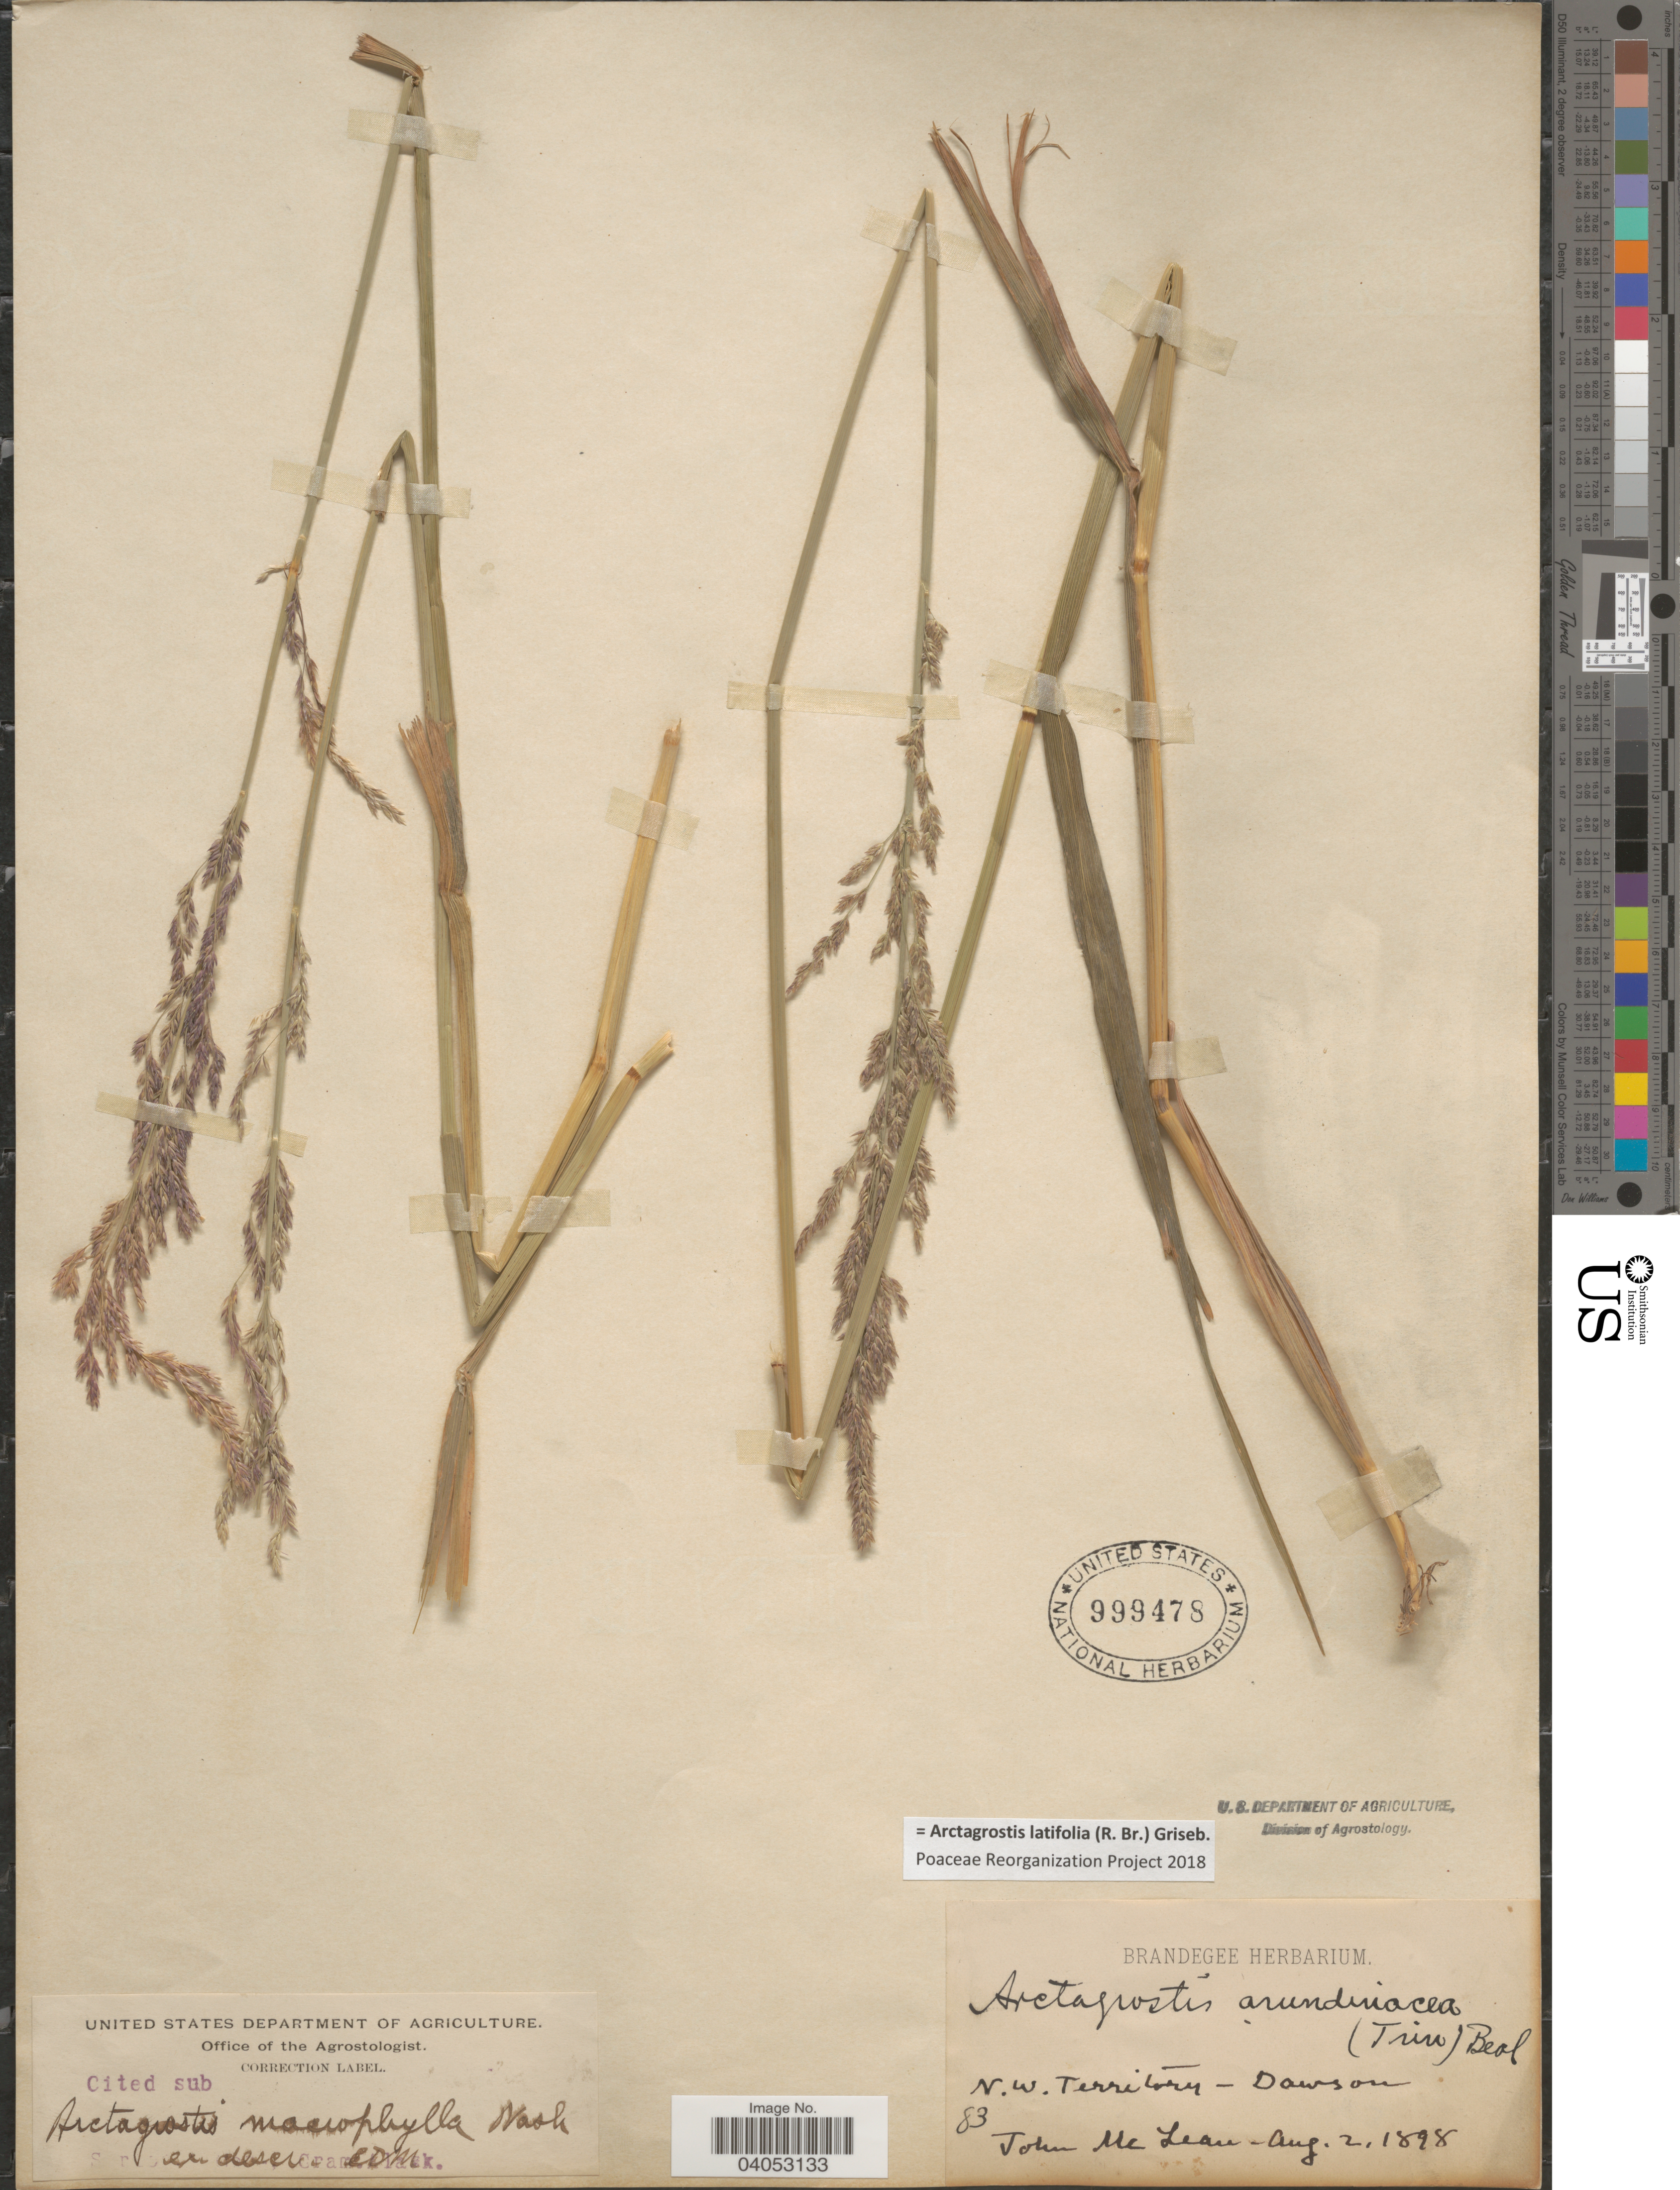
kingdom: Plantae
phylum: Tracheophyta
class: Liliopsida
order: Poales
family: Poaceae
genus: Arctagrostis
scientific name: Arctagrostis latifolia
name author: (R. Br.) Griseb.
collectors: J. McLean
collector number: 83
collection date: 1898-08-02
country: Canada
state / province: Northwest Territories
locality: N.W. Territory - Dawson.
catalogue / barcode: US 999478